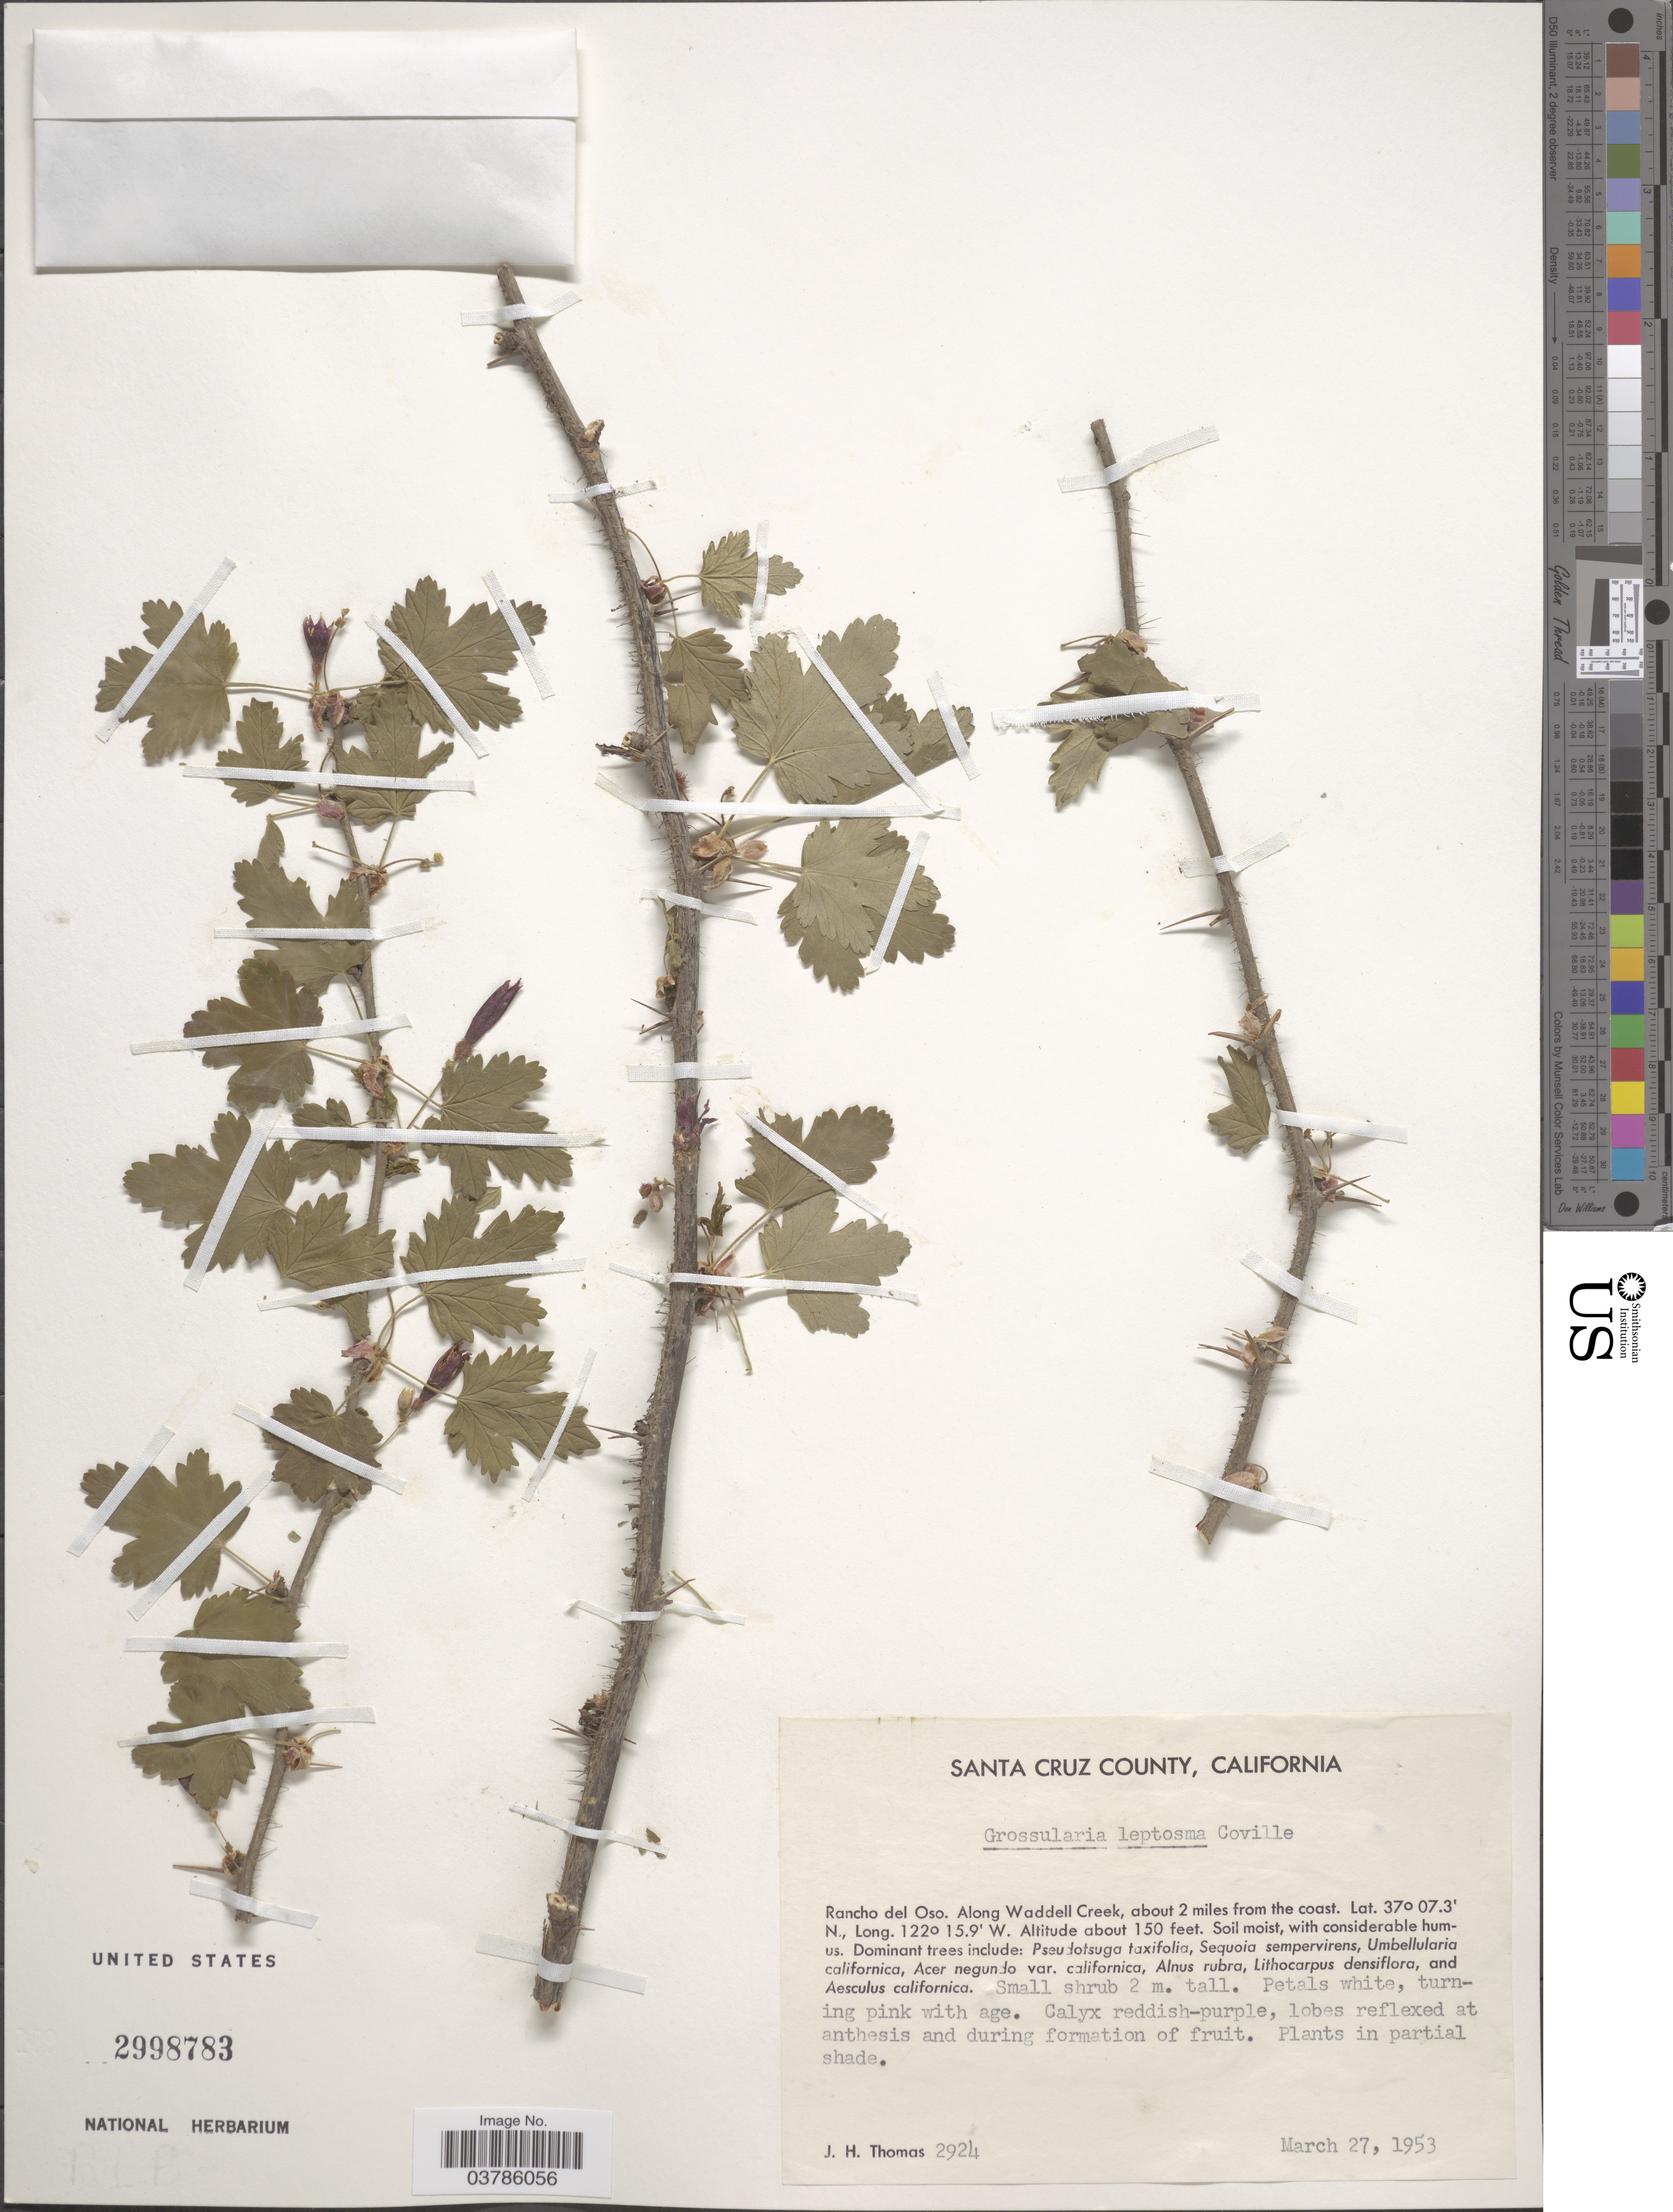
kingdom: Plantae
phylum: Tracheophyta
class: Magnoliopsida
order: Saxifragales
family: Grossulariaceae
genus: Ribes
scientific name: Ribes menziesii var. leptosum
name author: (Coville) Jeps.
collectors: J. H. Thomas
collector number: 2924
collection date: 1953-03-27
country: United States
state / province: California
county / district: Santa Cruz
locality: Santa Cruz County. Rancho del Oso. Along Waddell Creek, about 2 miles from the coast.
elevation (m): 46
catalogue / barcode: US 2998783